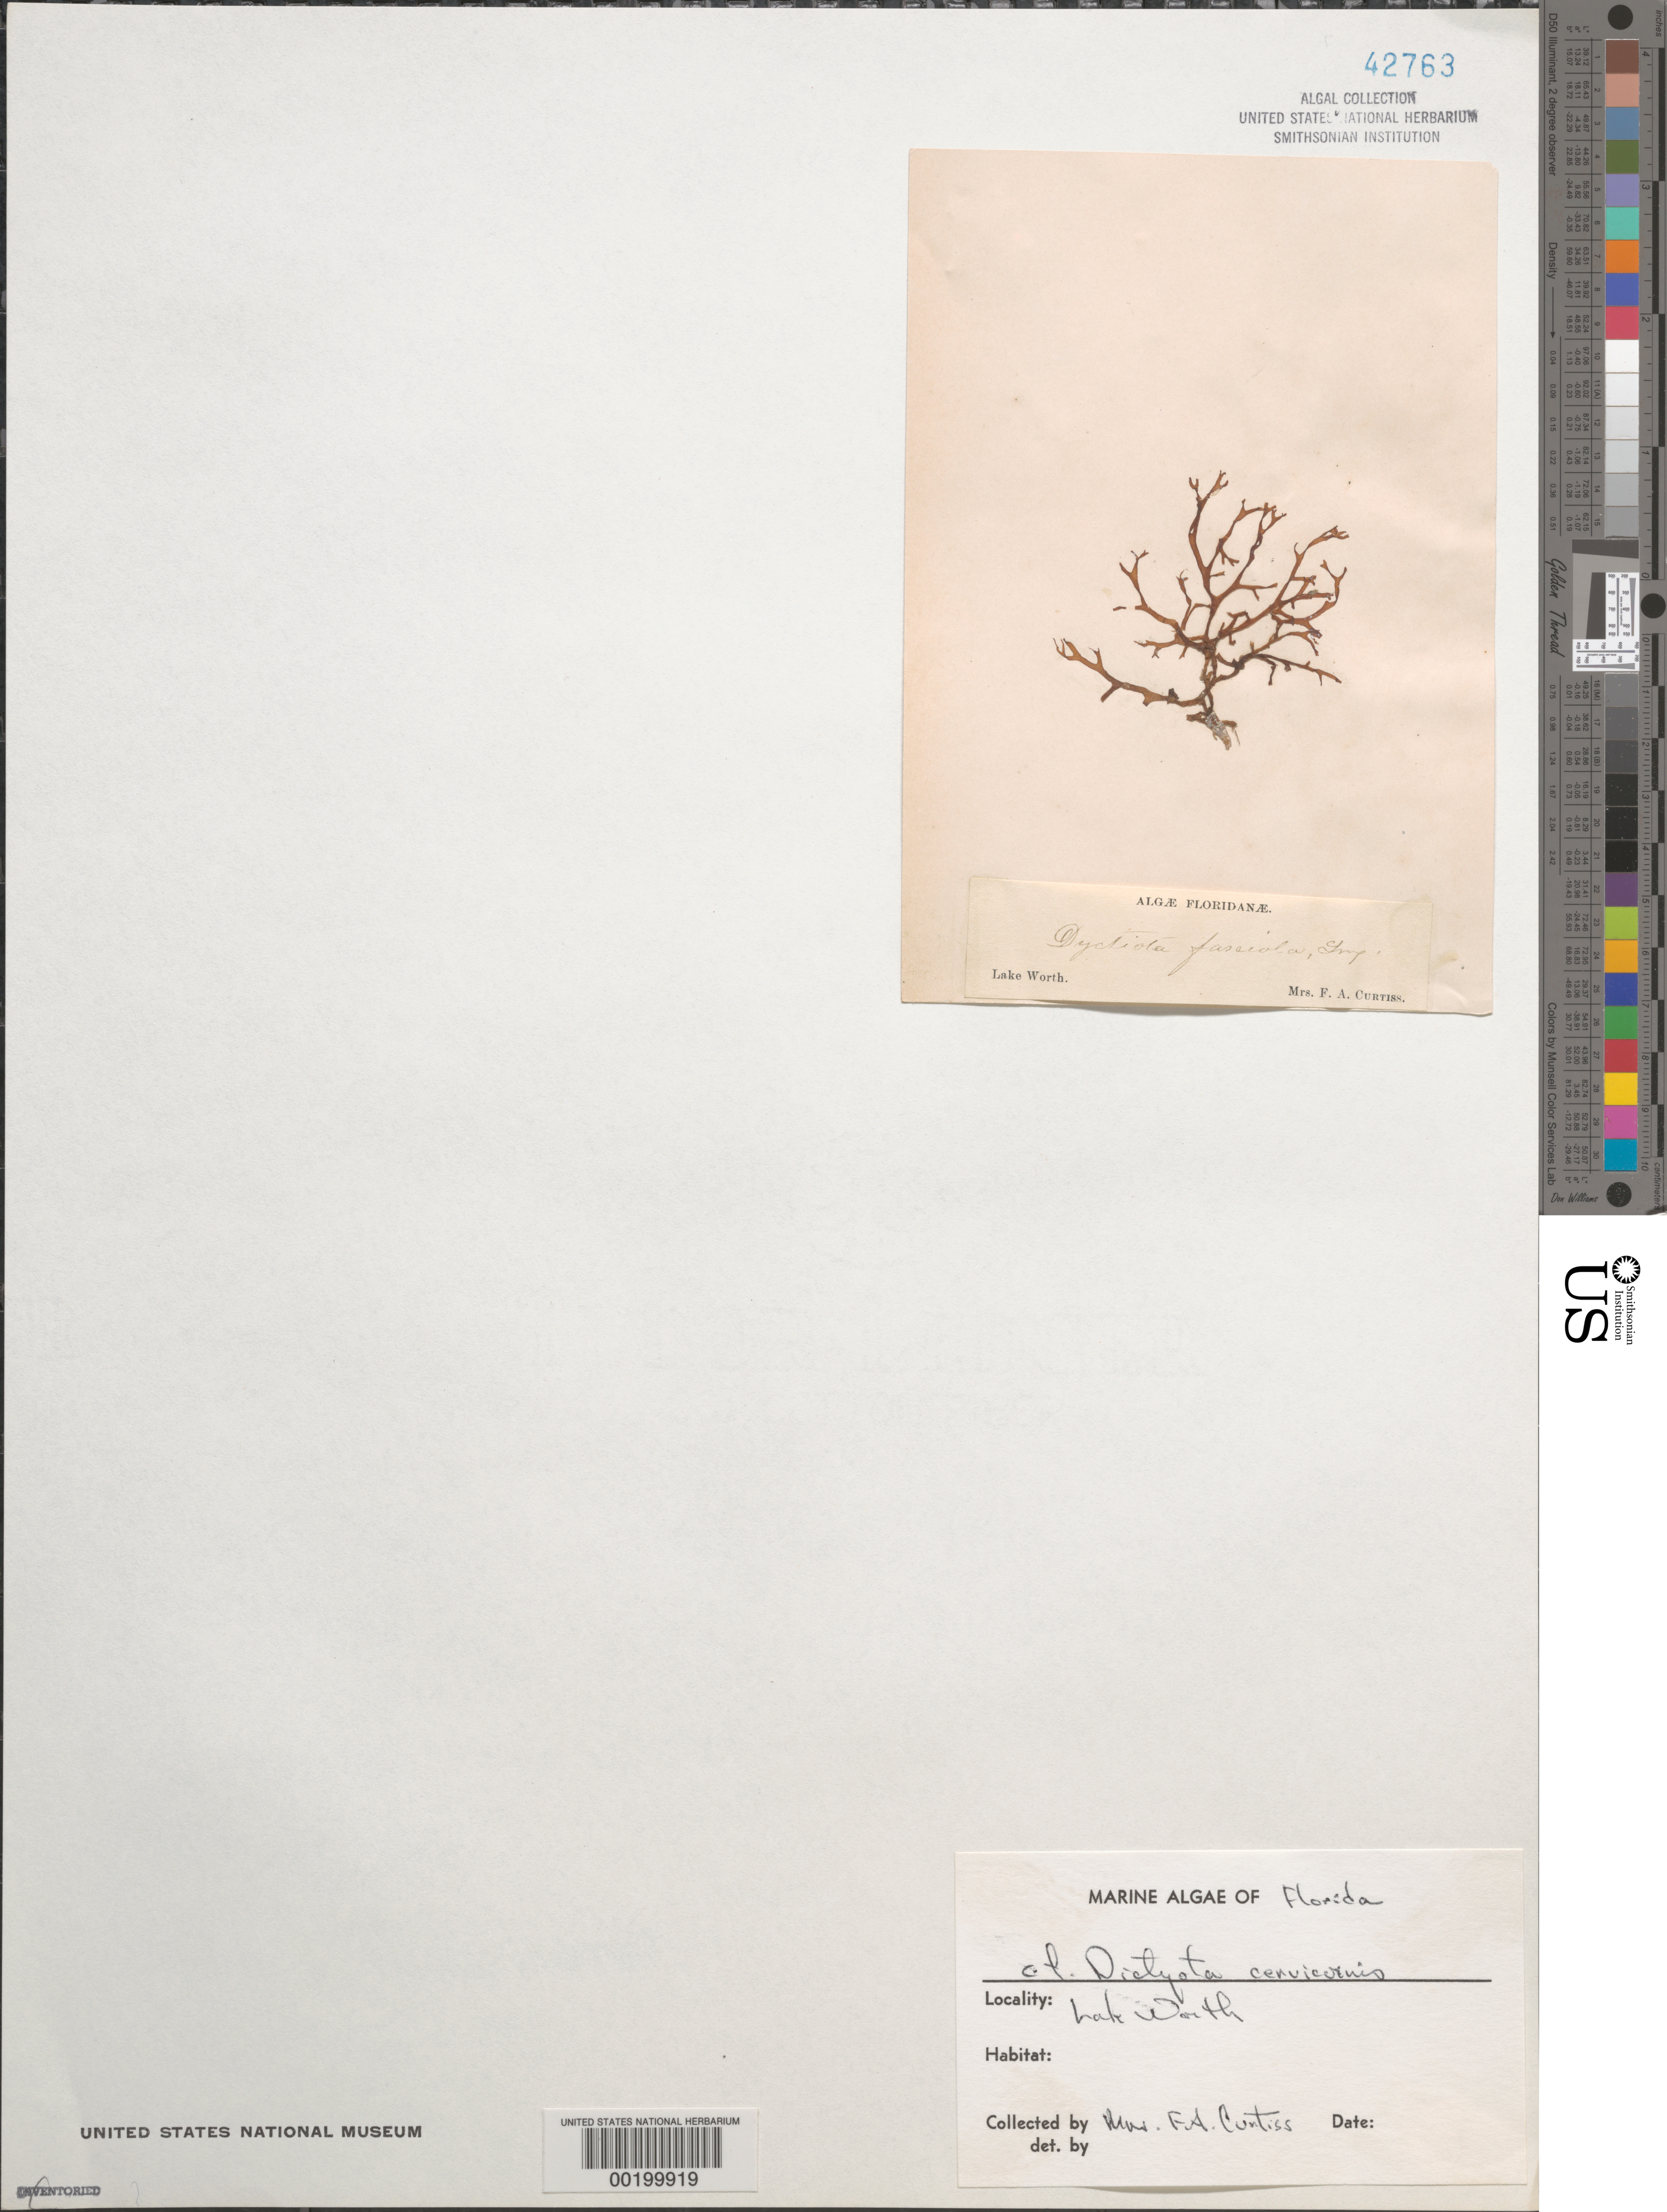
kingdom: Chromista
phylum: Ochrophyta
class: Phaeophyceae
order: Dictyotales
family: Dictyotaceae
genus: Dictyota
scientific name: Dictyota cervicornis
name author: Kütz.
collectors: F. A. Curtiss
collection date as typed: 18--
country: United States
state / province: Florida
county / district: Palm Beach County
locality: Lake Worth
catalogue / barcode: US 42763